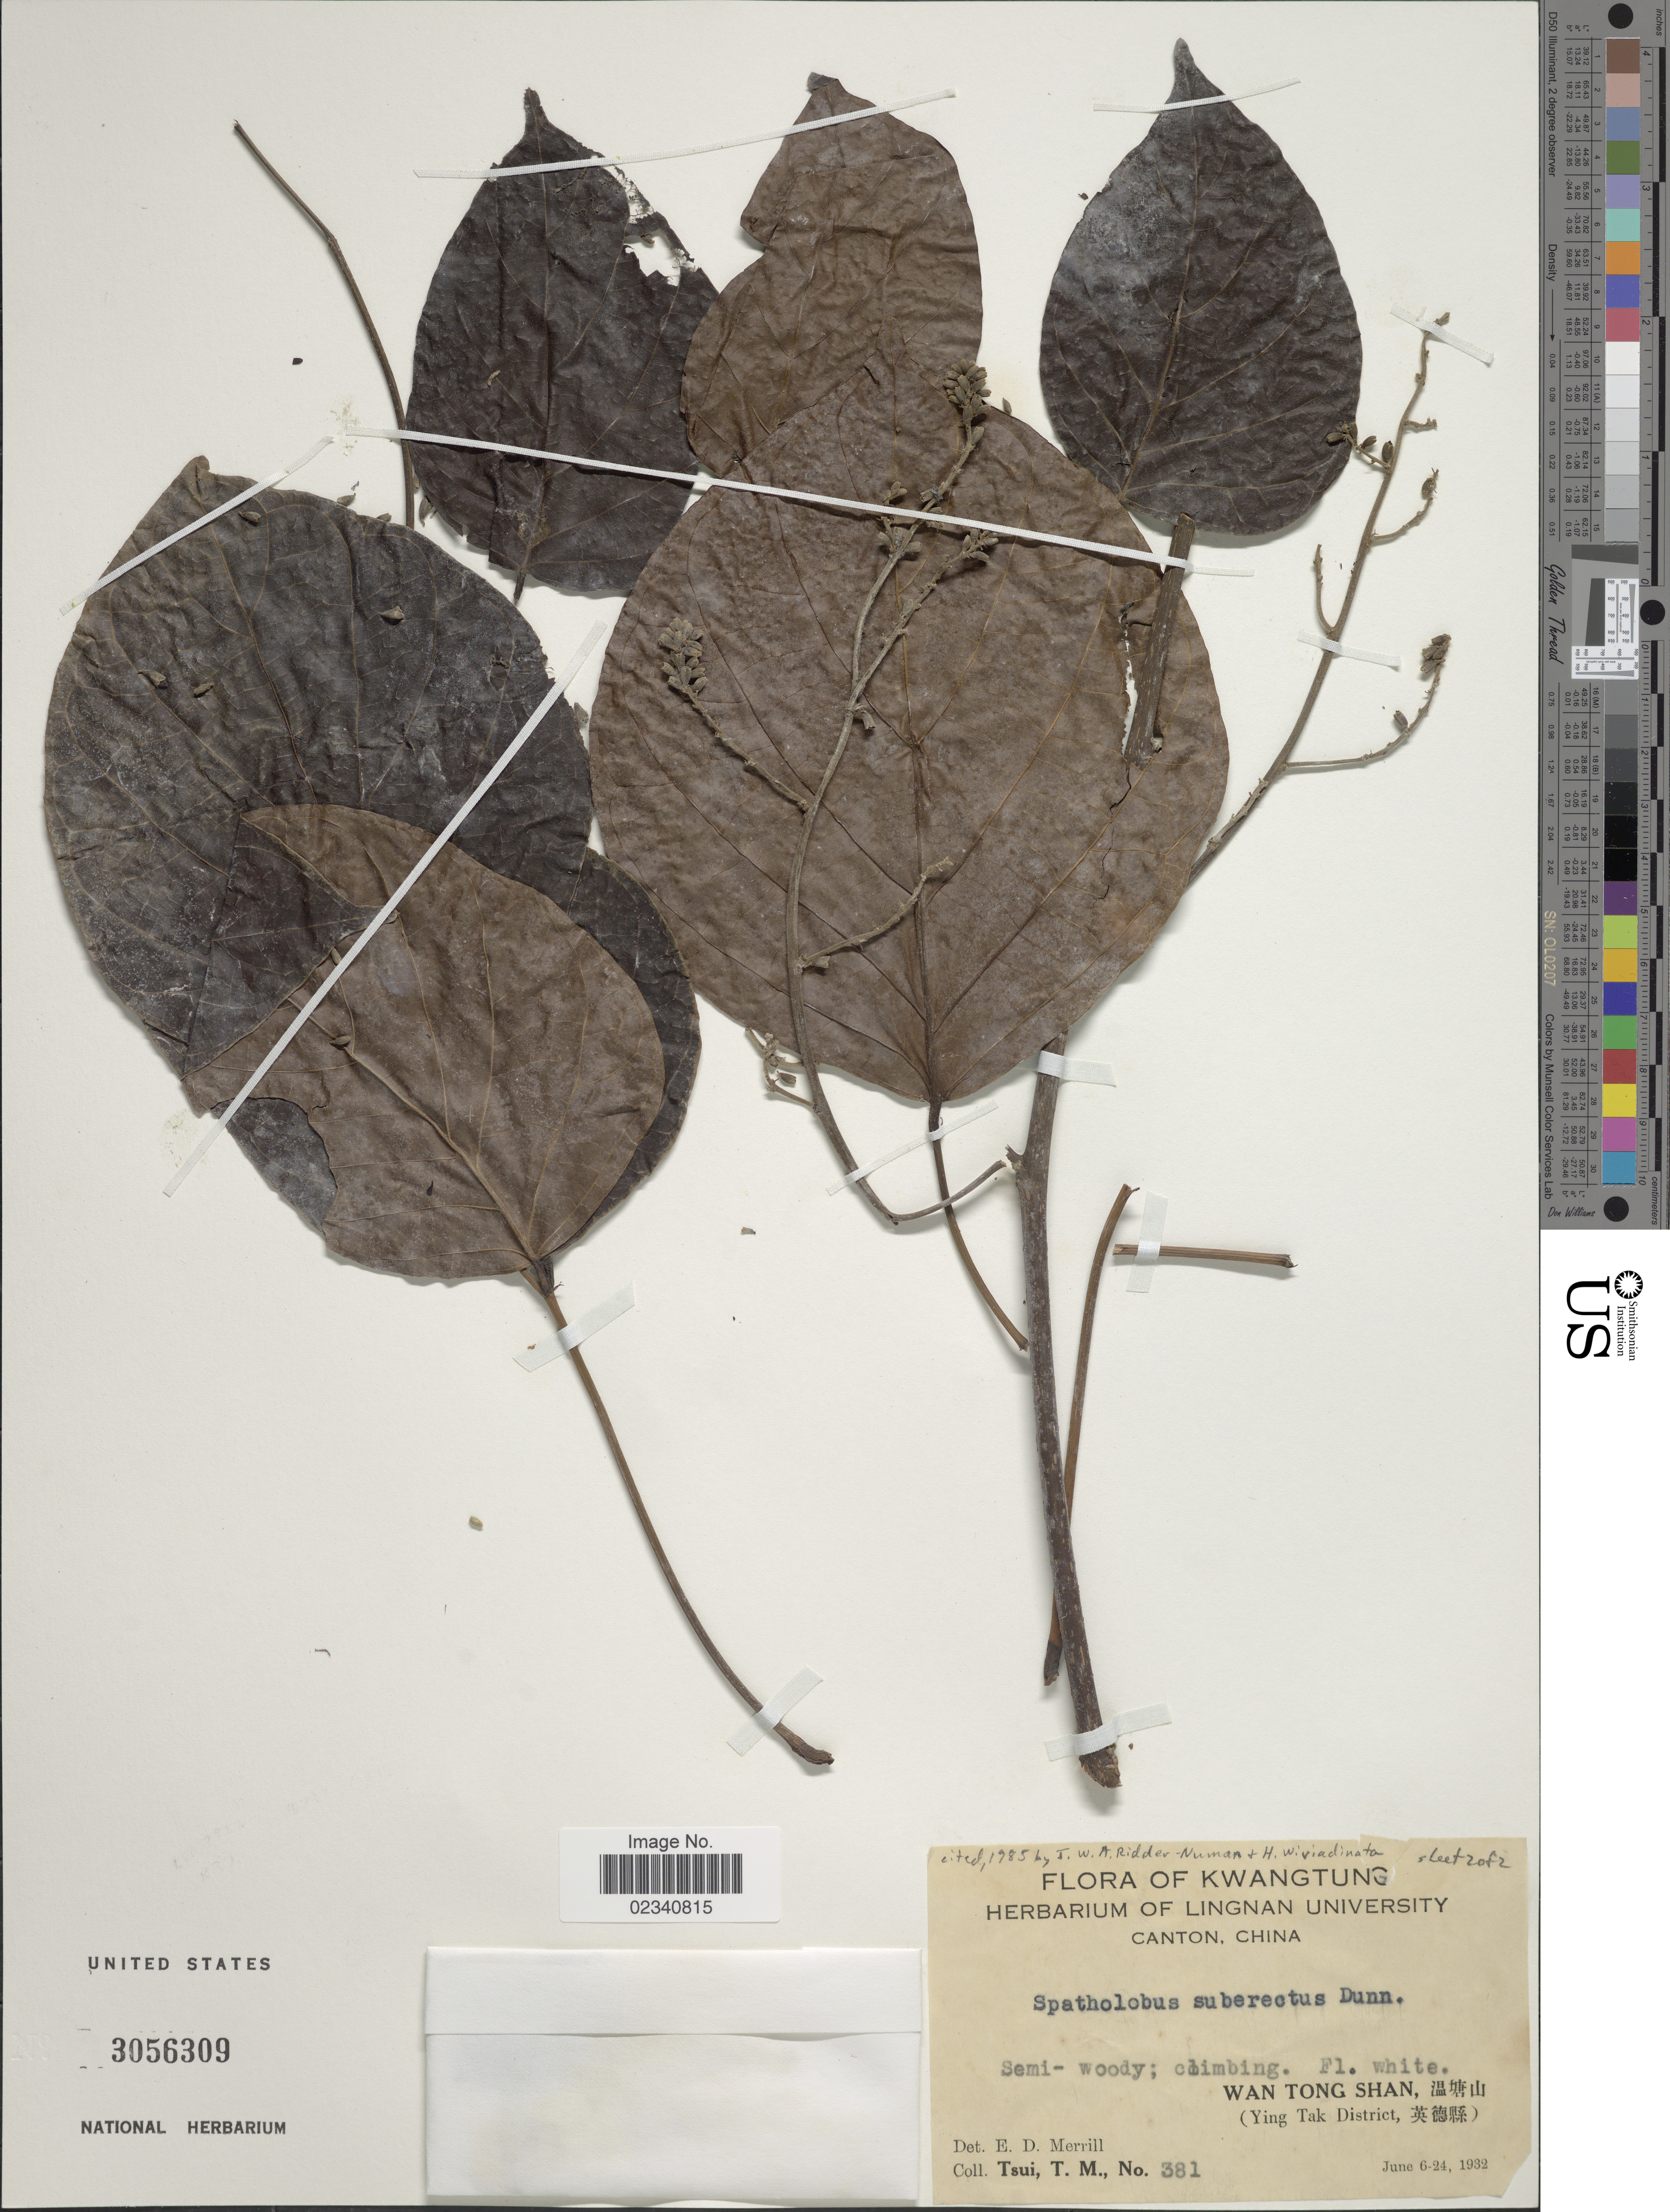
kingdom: Plantae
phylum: Tracheophyta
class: Magnoliopsida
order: Fabales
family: Fabaceae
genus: Spatholobus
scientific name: Spatholobus suberectus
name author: Dunn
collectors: T. Tsui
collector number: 381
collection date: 1932-06-06/1932-06-24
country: China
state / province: Guangdong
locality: Kwangtung, Wang Tong Shan. (Ying tak District).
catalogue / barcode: US 3056309